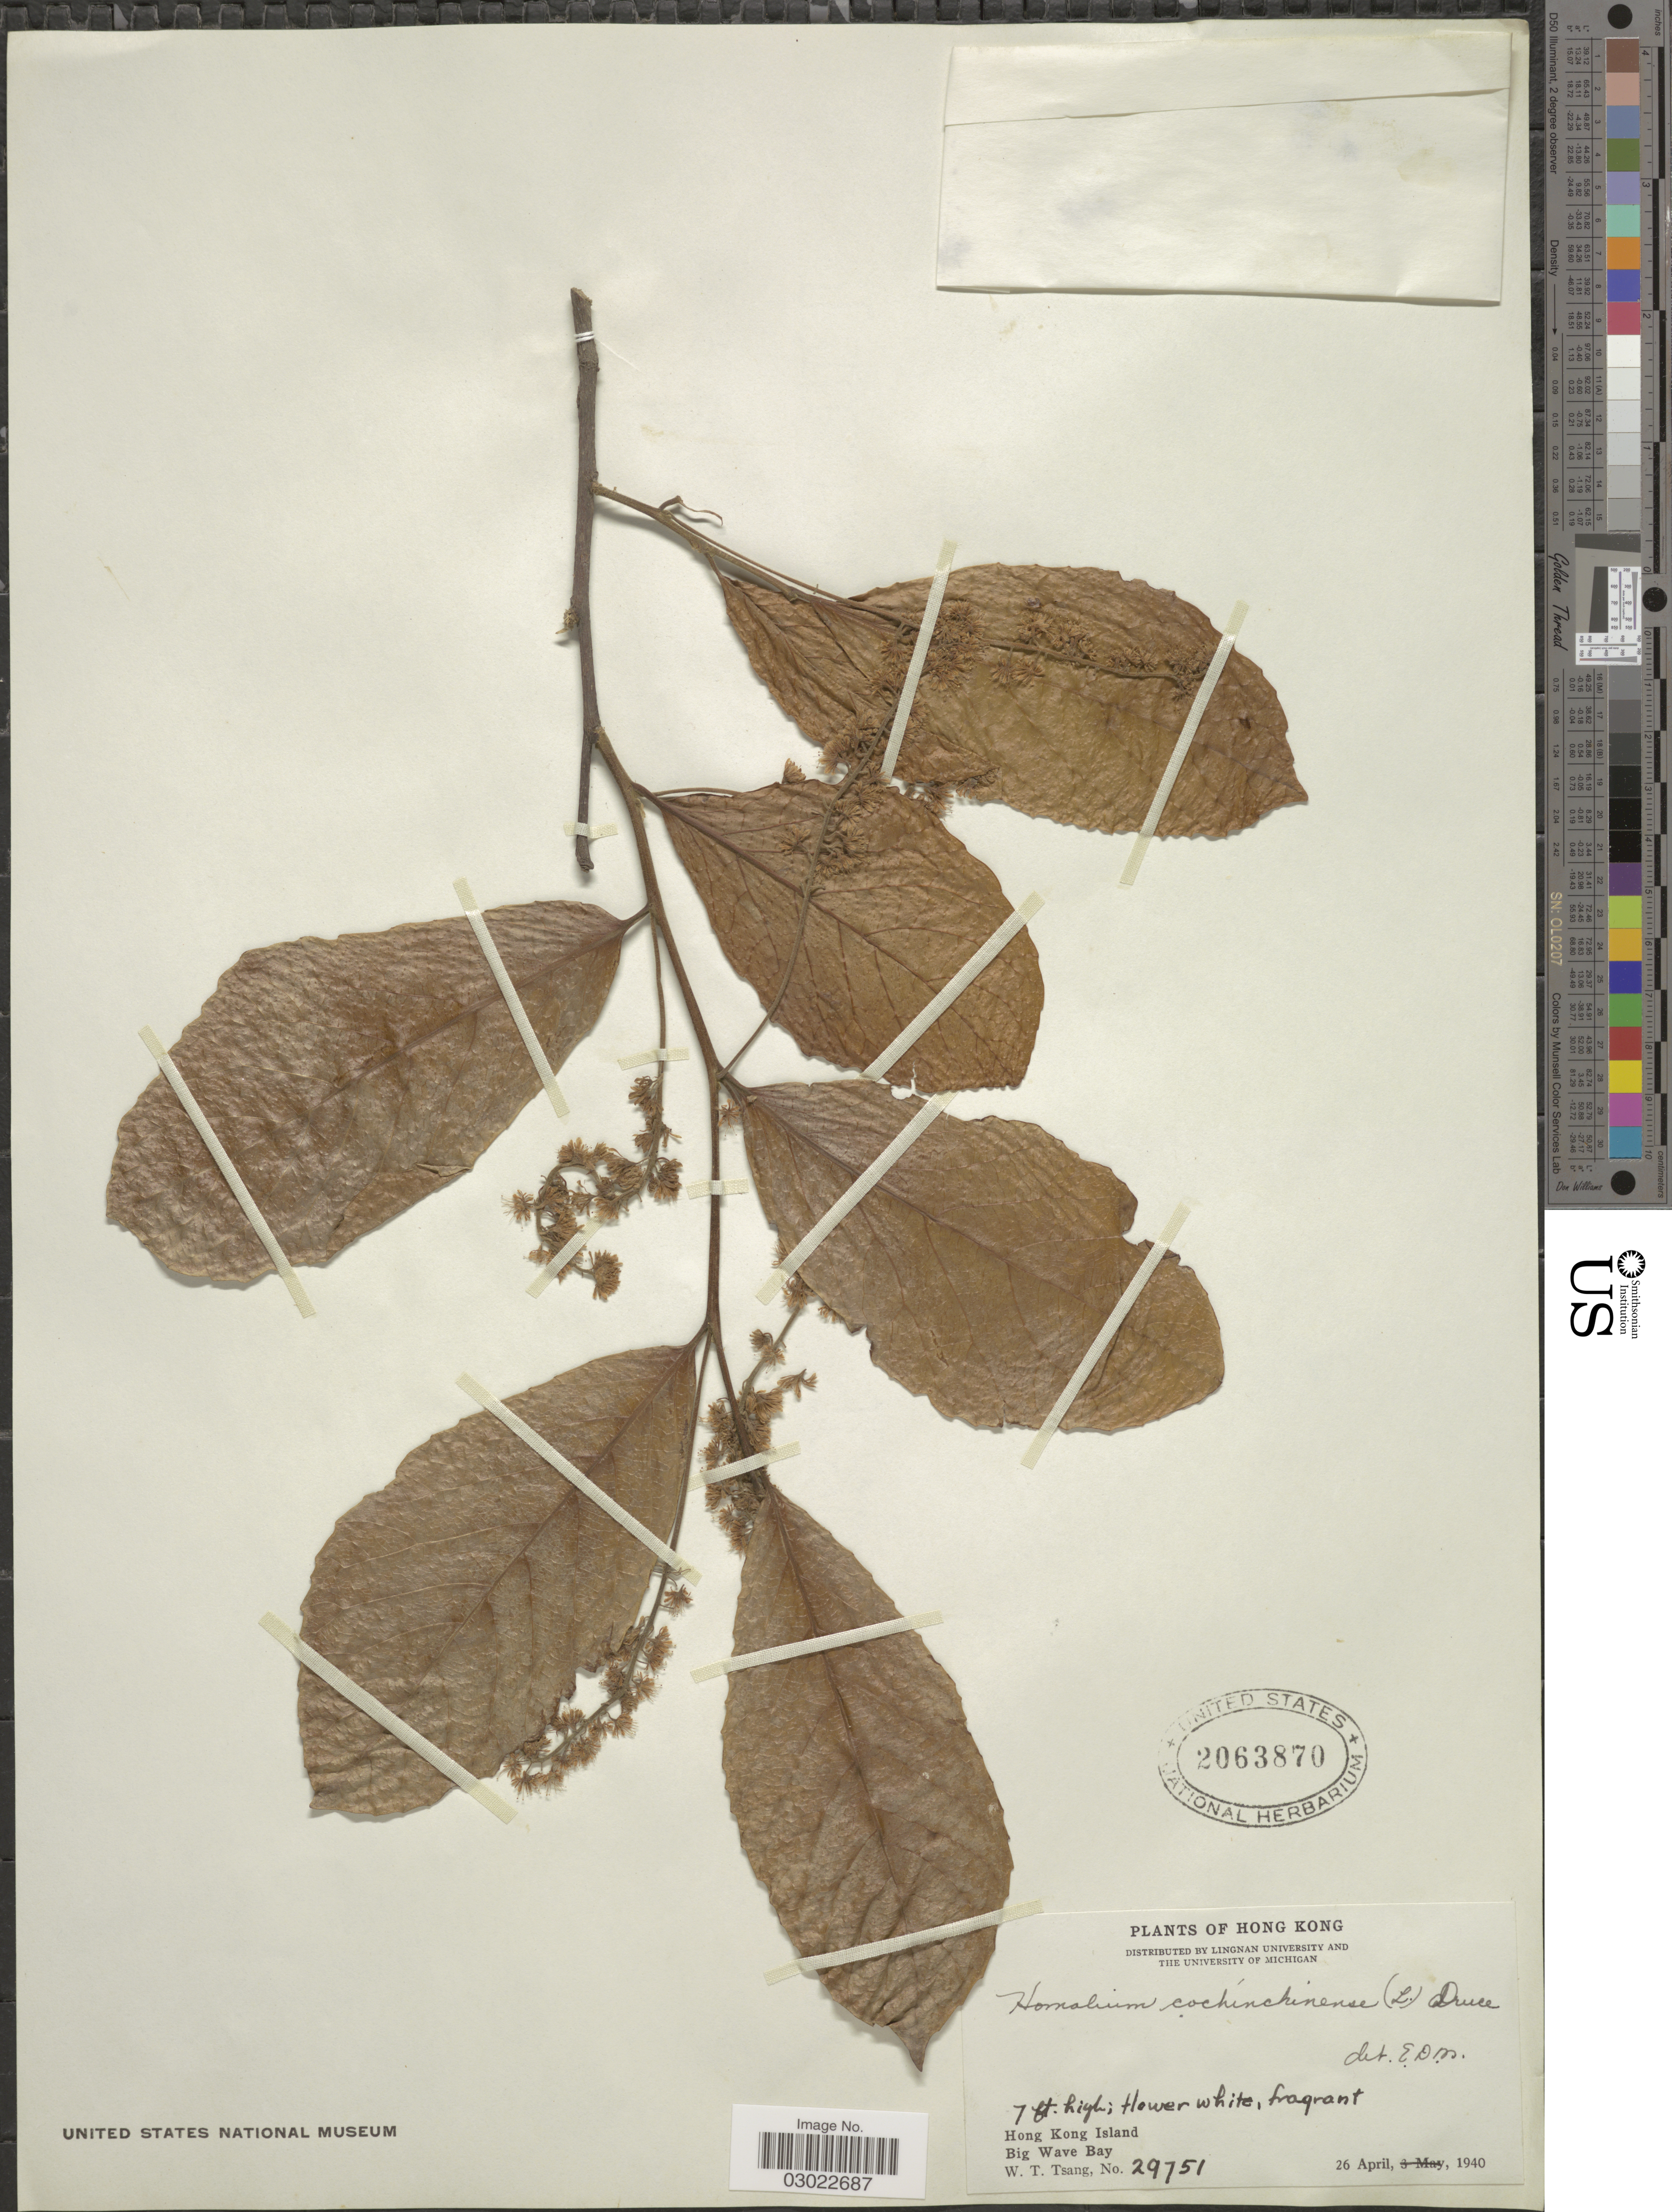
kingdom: Plantae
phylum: Tracheophyta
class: Magnoliopsida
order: Malpighiales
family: Salicaceae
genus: Homalium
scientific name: Homalium cochinchinensis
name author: (Lour.) Druce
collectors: W. T. Tsang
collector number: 29751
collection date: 1940-04-26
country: China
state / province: Hong Kong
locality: Hong Kong Island, Big Wave Bay.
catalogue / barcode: US 2063870